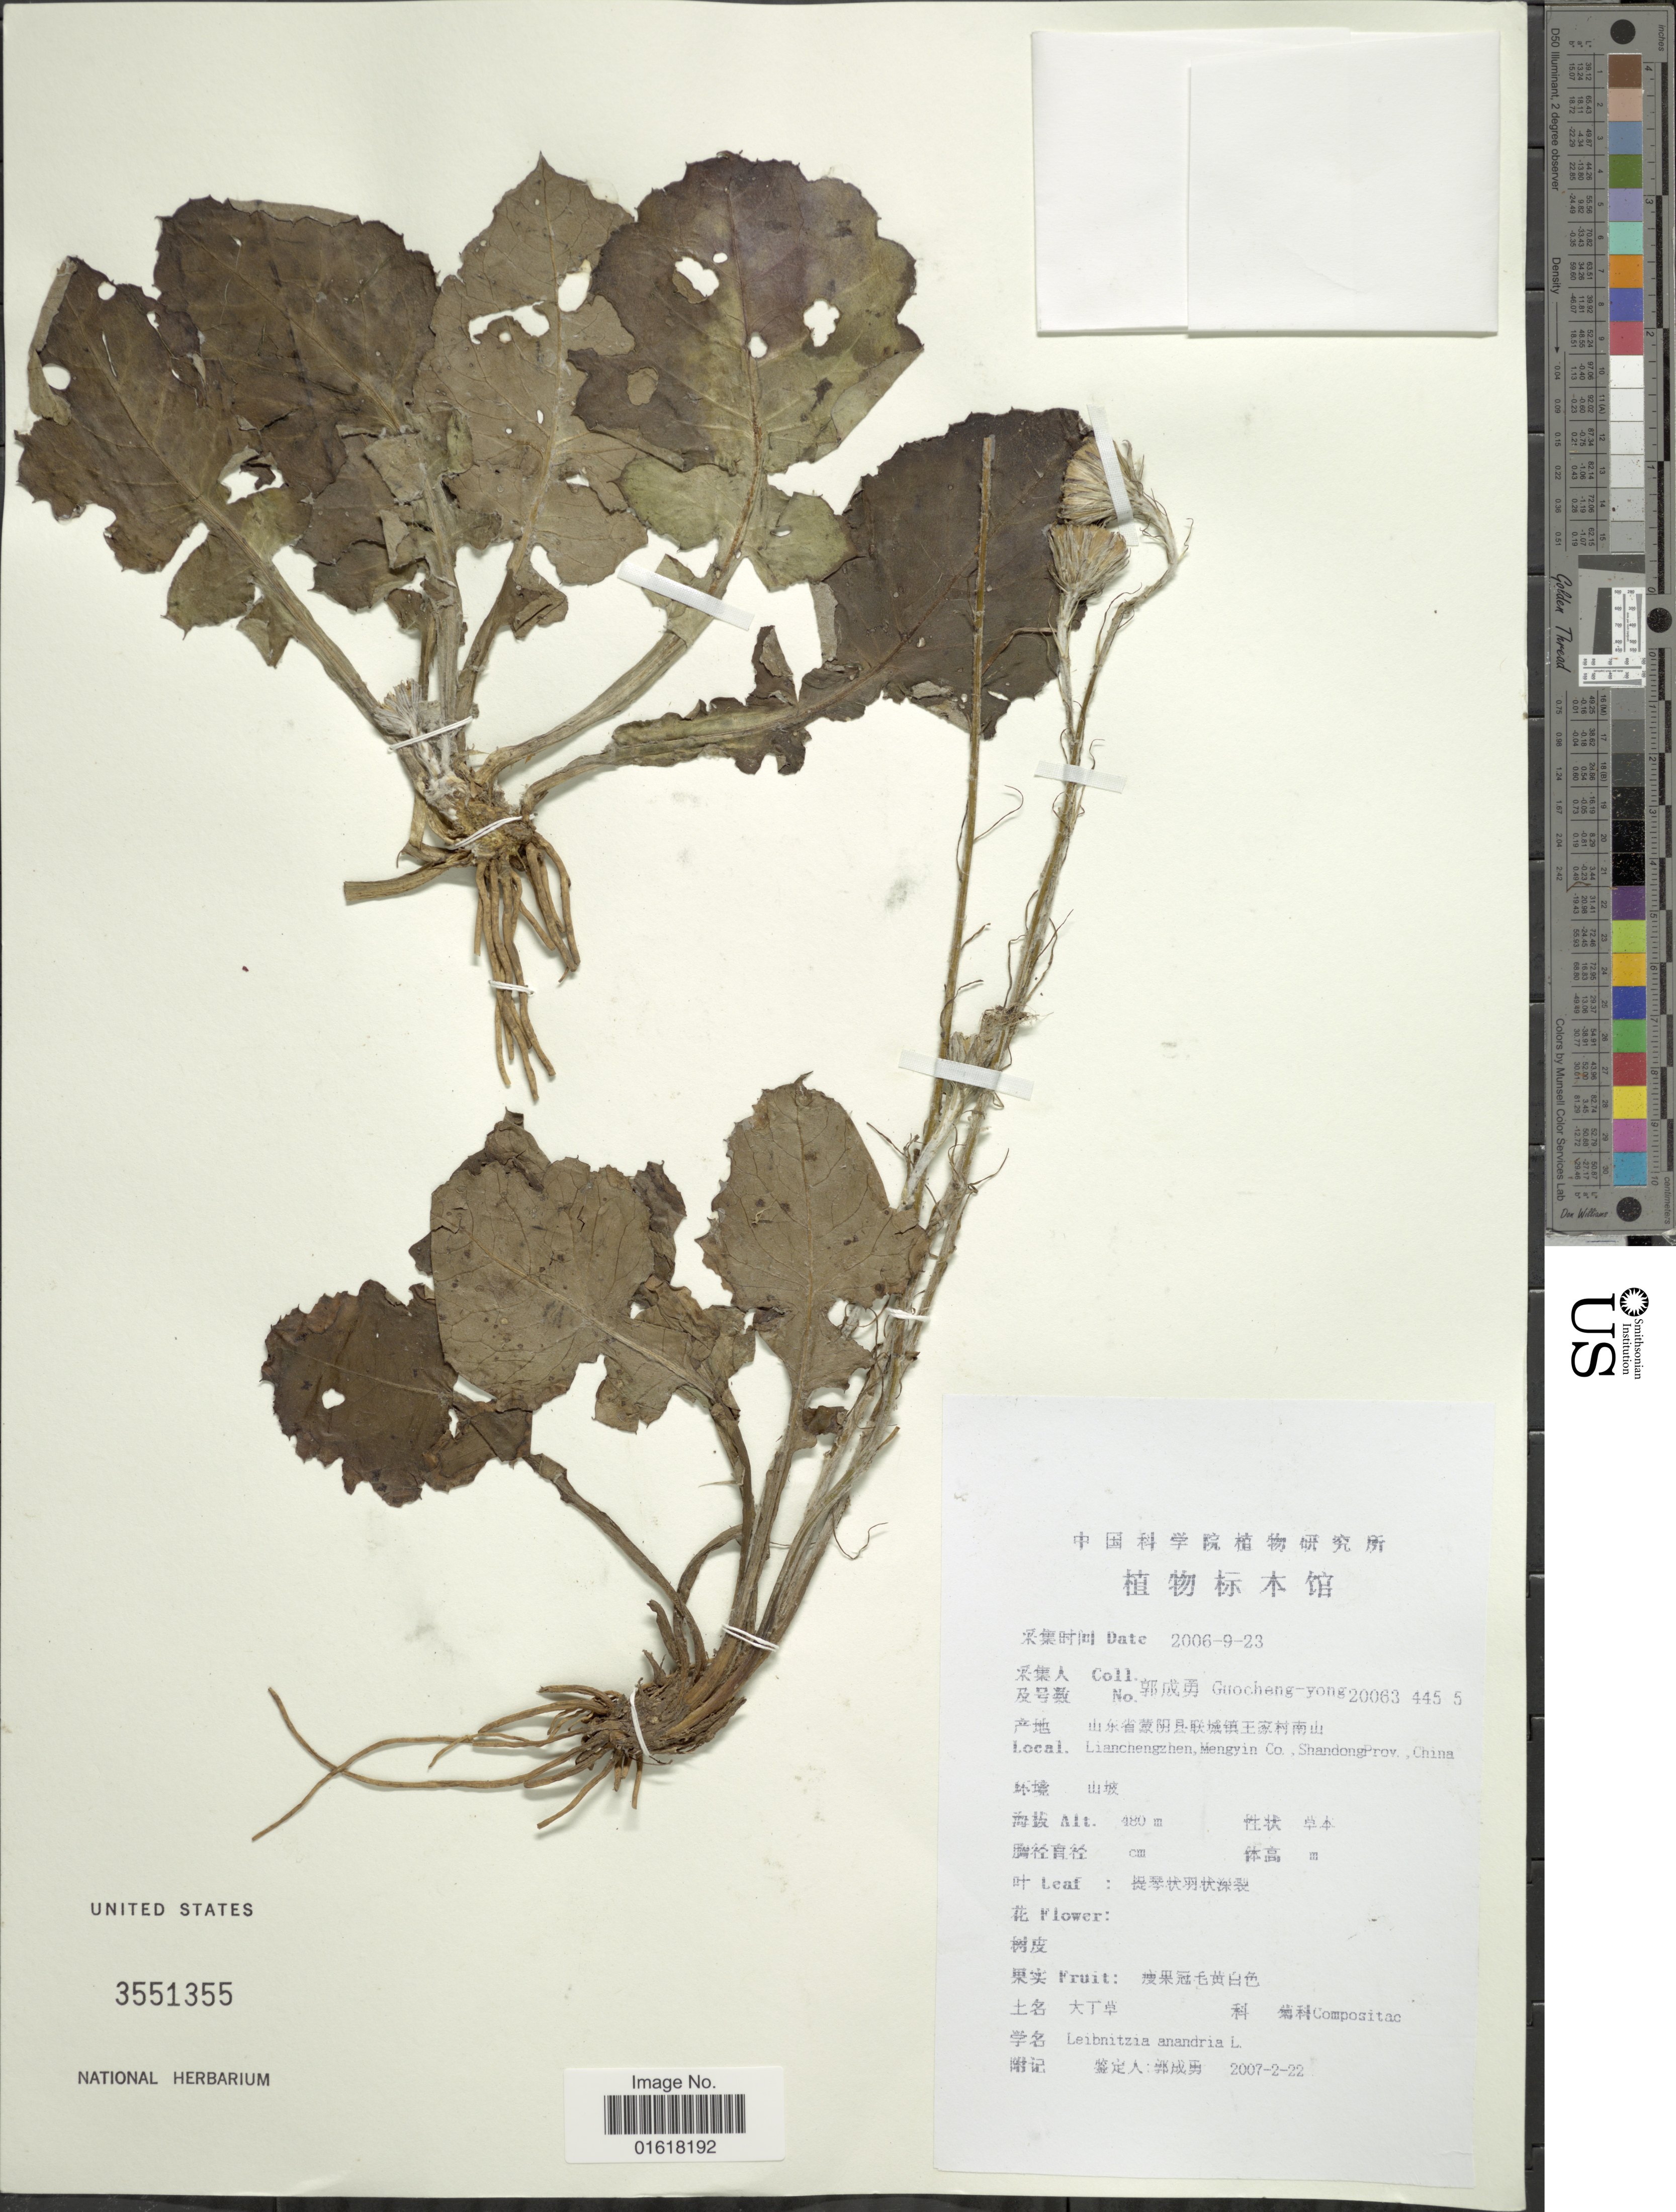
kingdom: Plantae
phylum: Tracheophyta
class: Magnoliopsida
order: Asterales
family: Asteraceae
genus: Leibnitzia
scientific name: Leibnitzia anandria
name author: (L.) Nakai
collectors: Guo cheng-yong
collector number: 20063 445 5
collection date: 2007-02-22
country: China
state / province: Shandong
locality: Lianchengzhen, Mengyin Co.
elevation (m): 180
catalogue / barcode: US 3551355